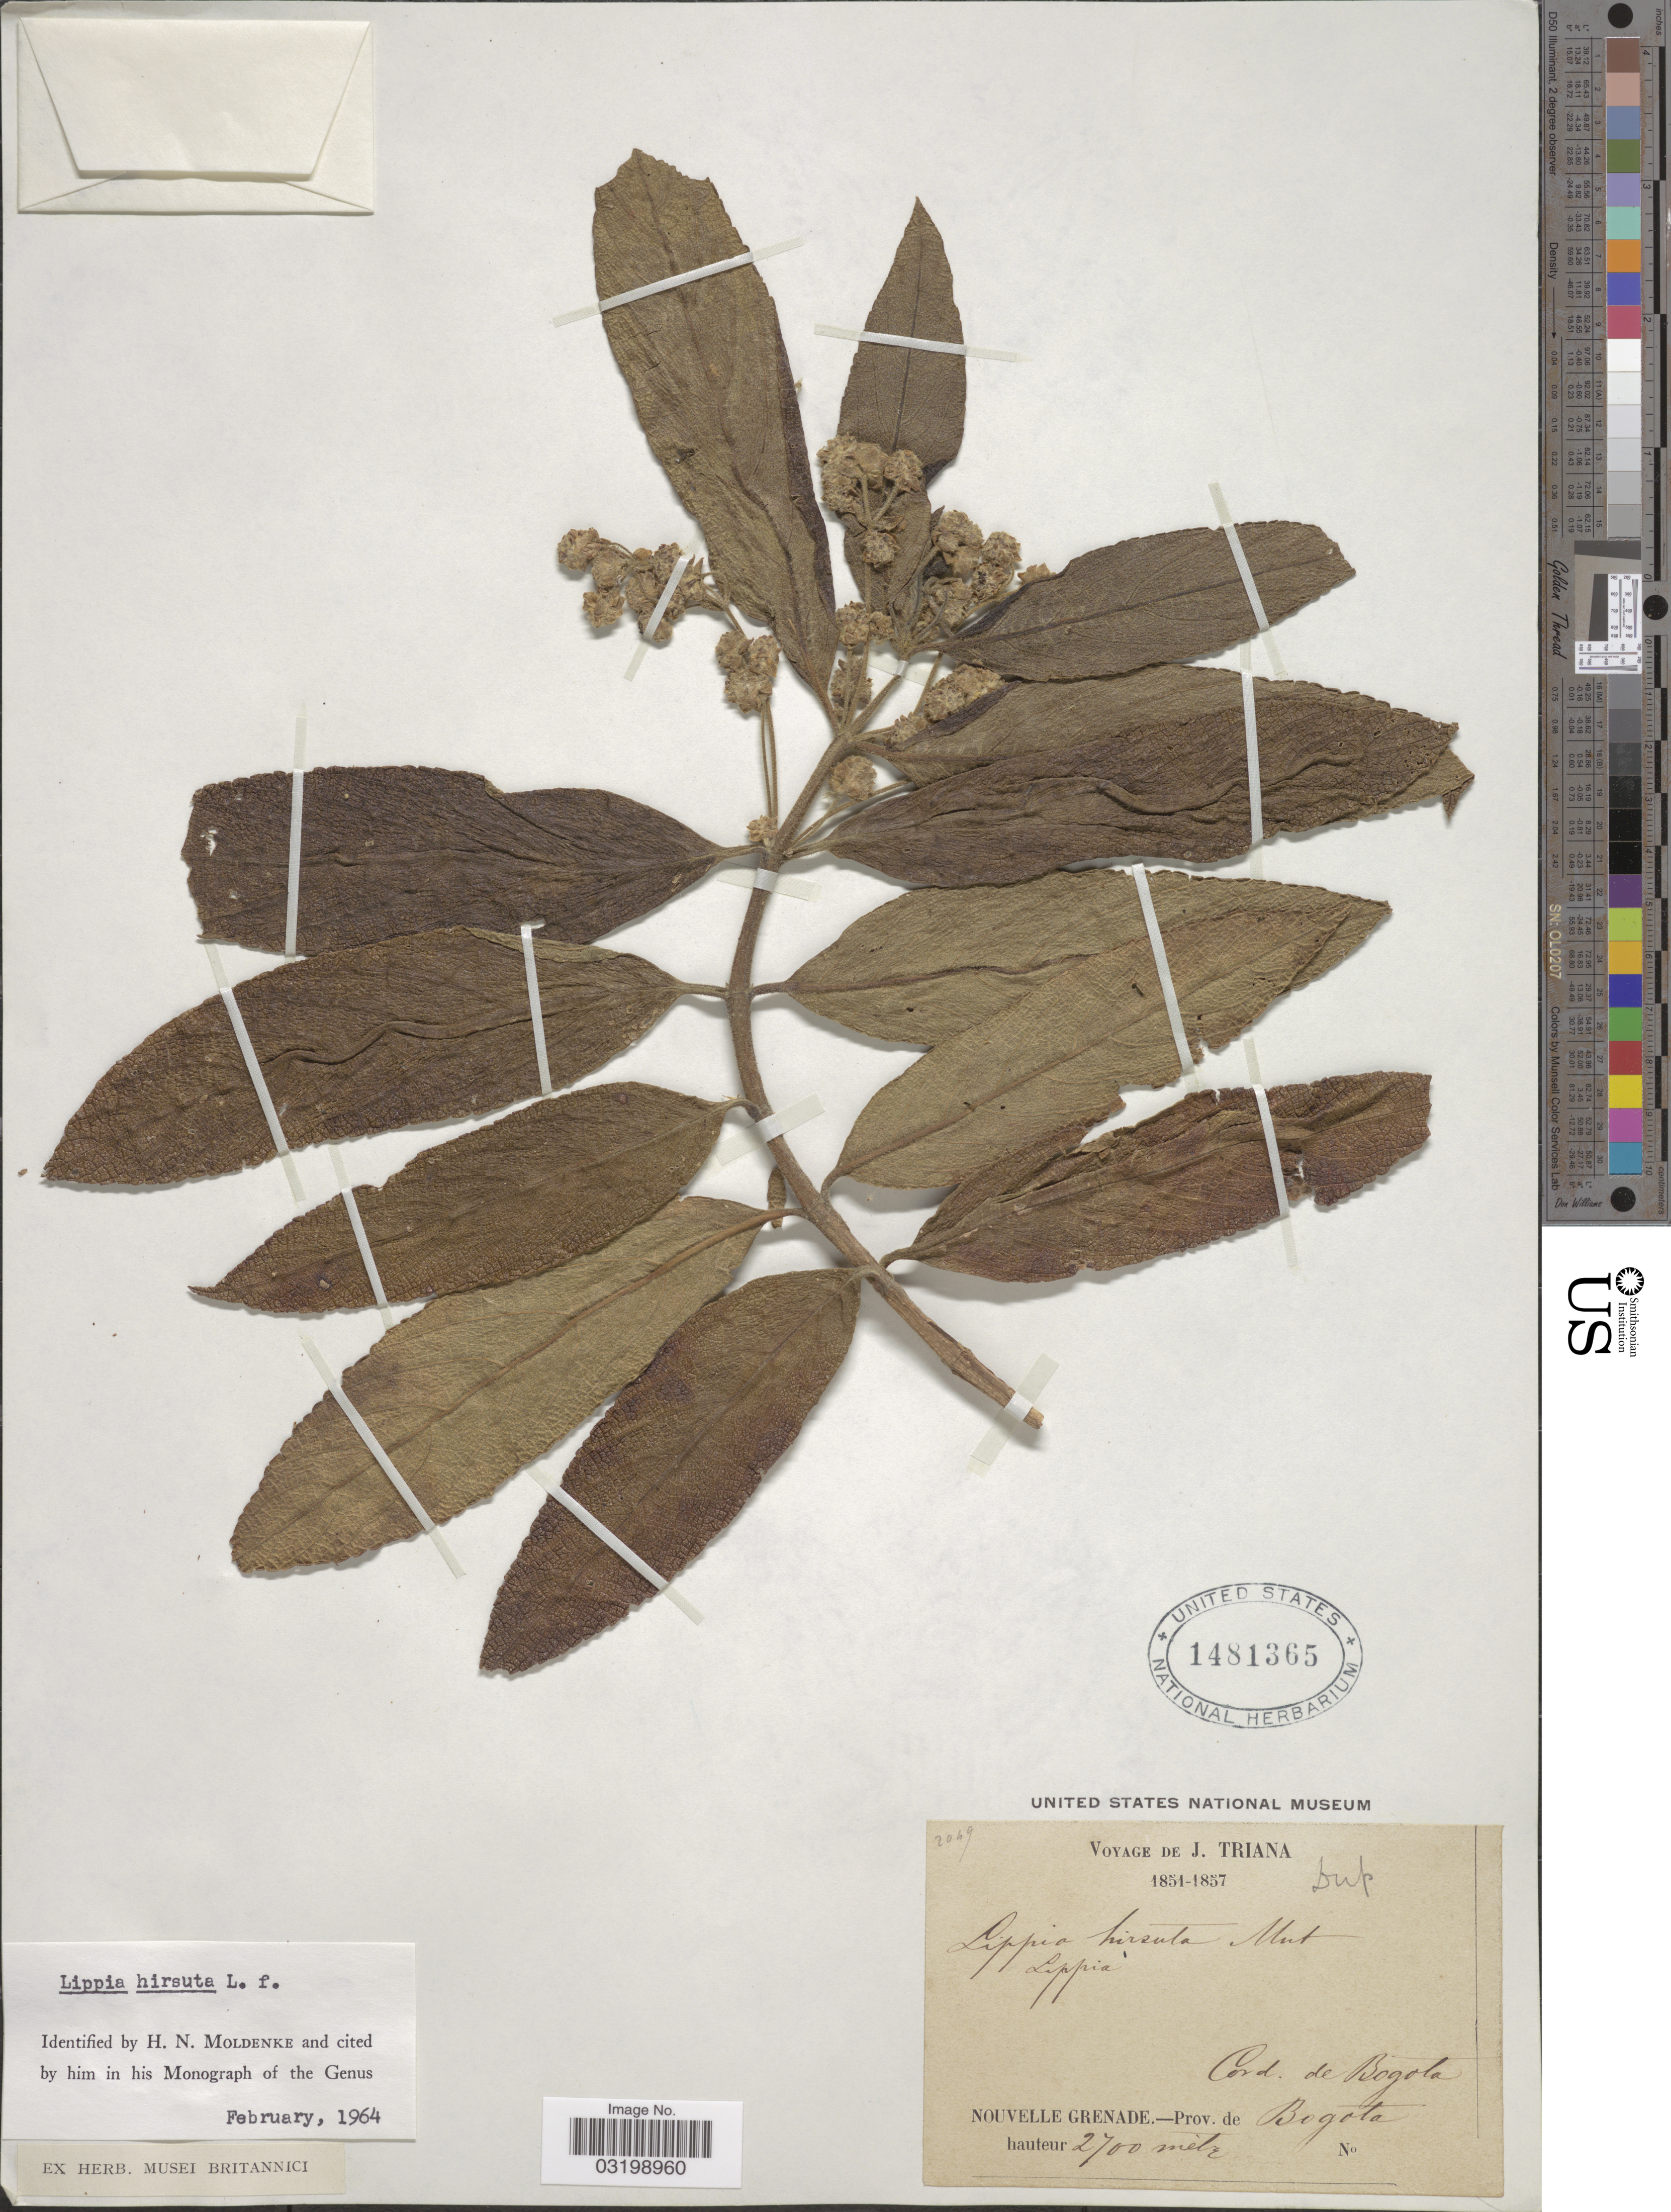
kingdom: Plantae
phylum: Tracheophyta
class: Magnoliopsida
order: Lamiales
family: Verbenaceae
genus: Lippia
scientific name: Lippia hirsuta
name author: L. f.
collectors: J. Triana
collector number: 2049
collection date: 1851/1857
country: Colombia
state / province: Bogota D.C.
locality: Nouvelle Grenade. -Prov. de Bogota. Cord. de Bogota.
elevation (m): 2700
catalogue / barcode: US 1481365